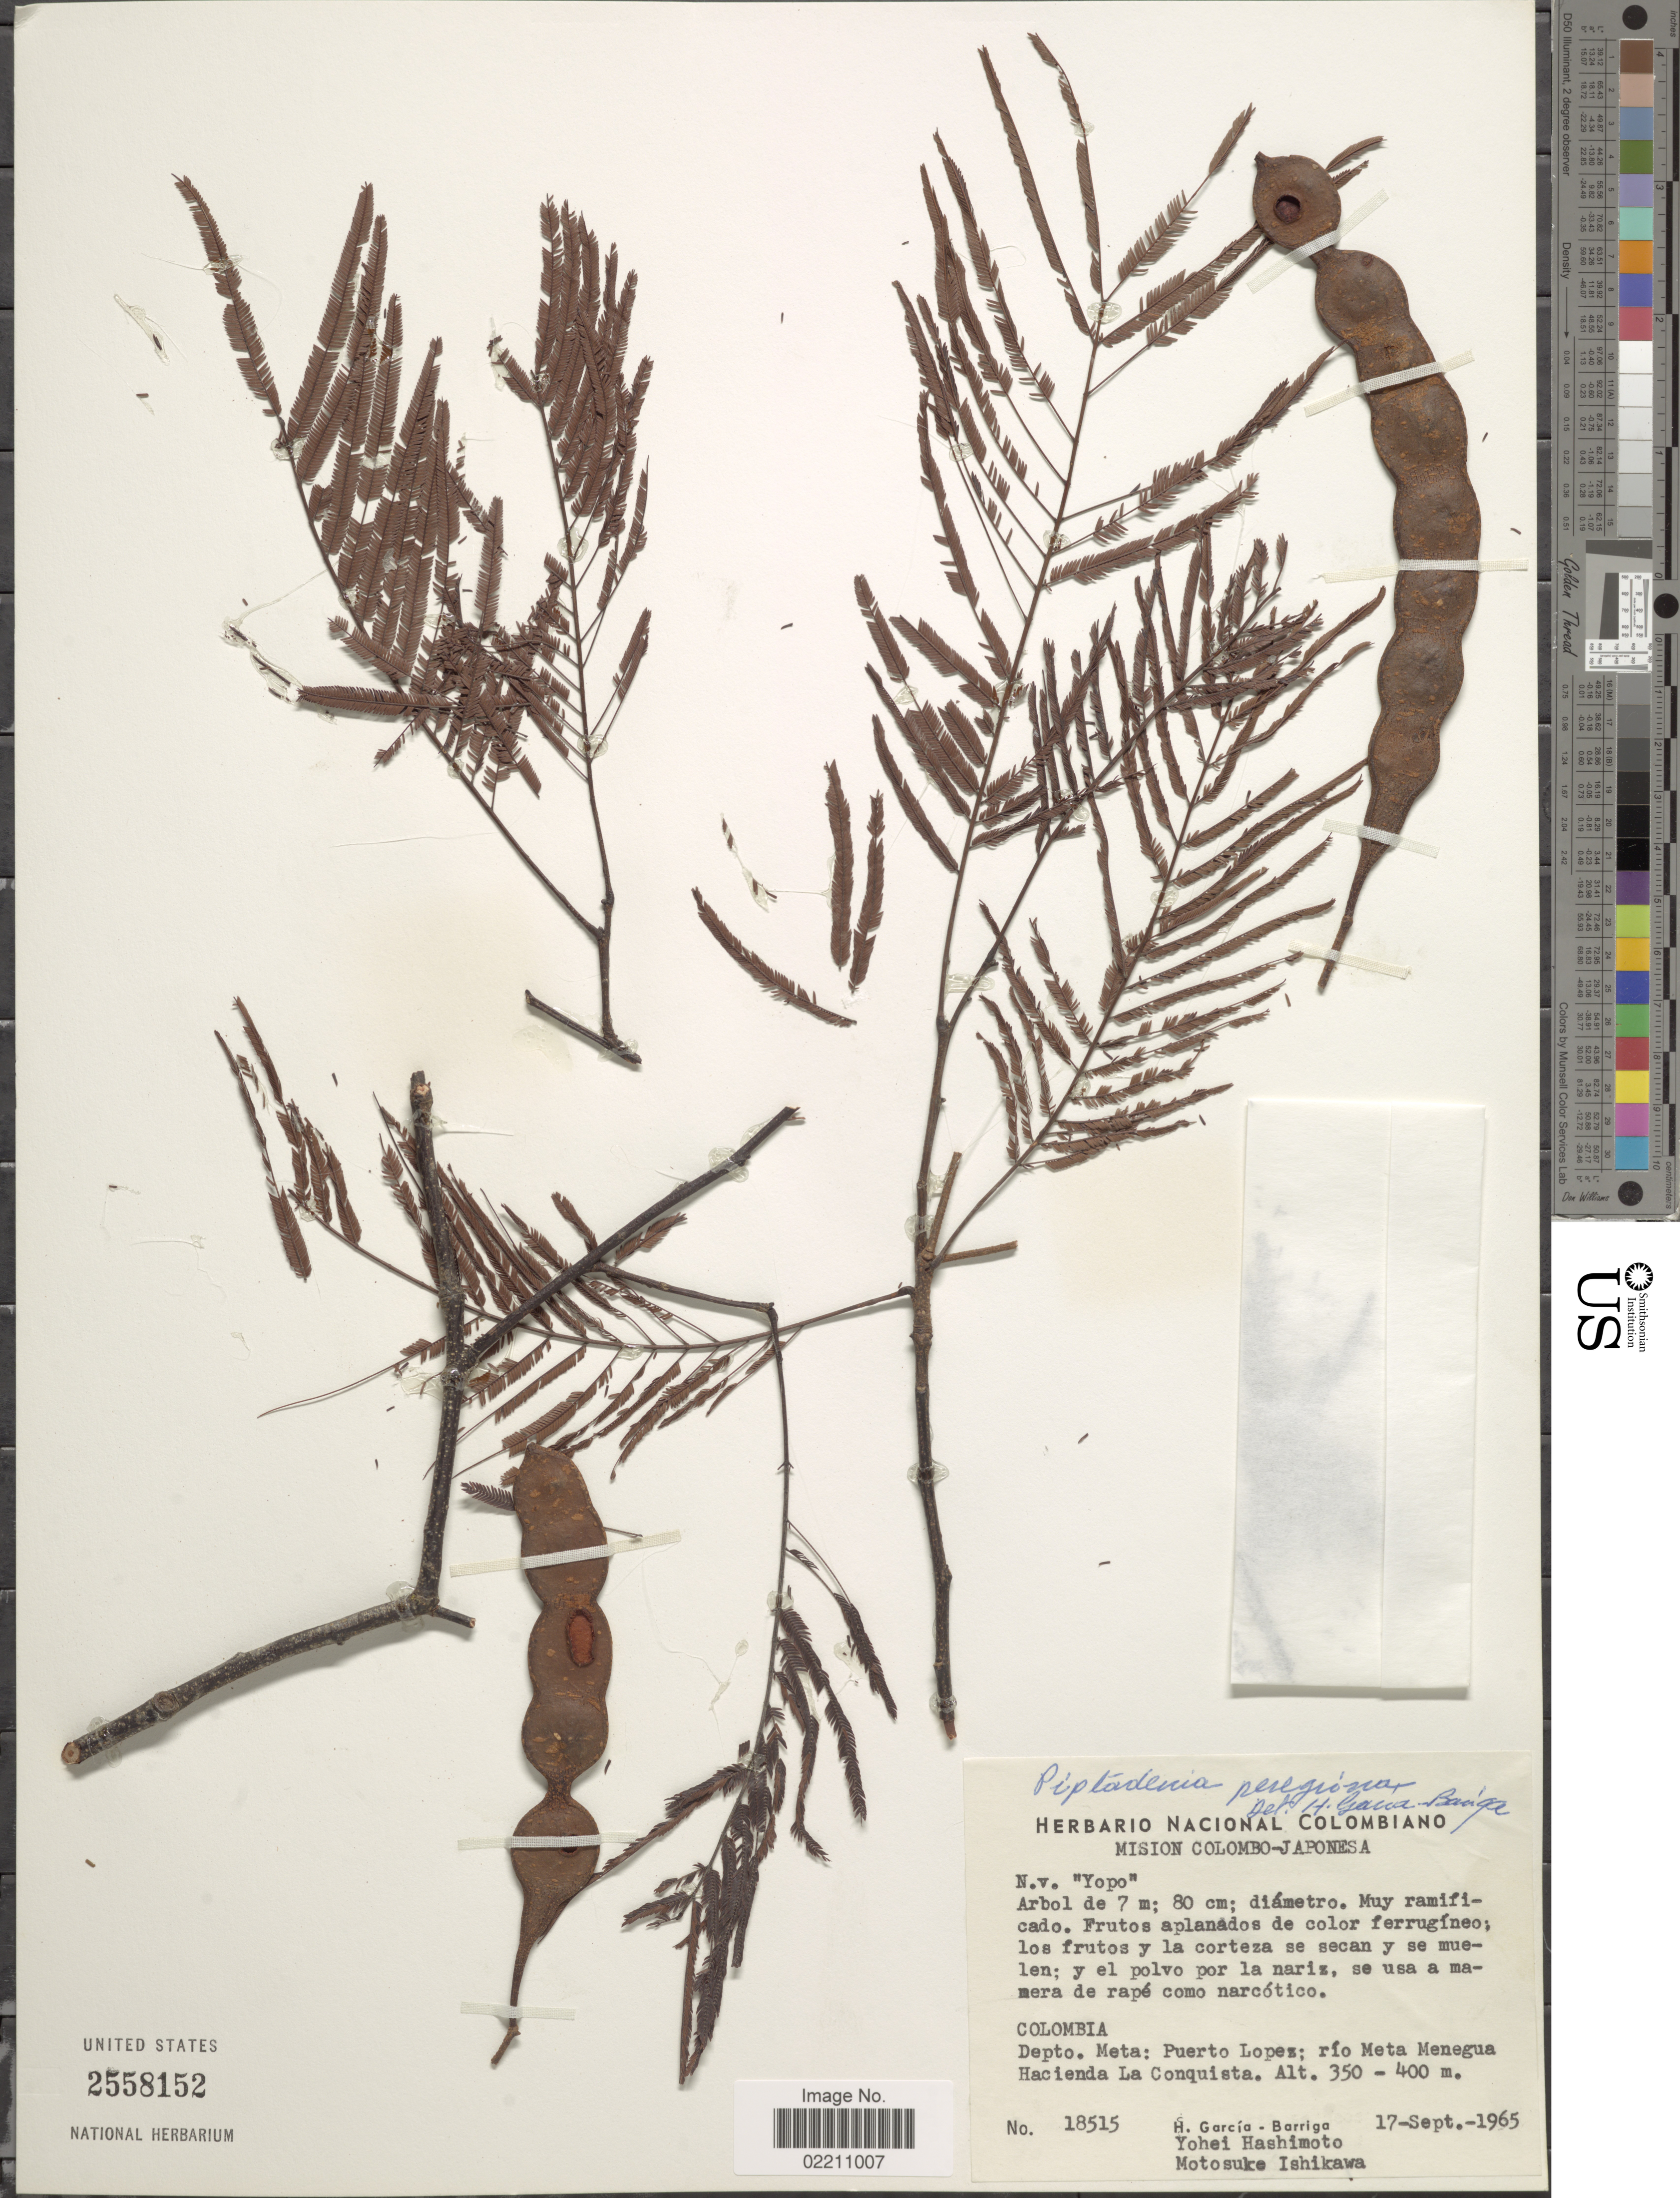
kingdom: Plantae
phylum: Tracheophyta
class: Magnoliopsida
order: Fabales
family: Fabaceae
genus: Anadenanthera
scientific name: Anadenanthera peregrina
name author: (L.) Speg.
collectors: H. García Barriga, Y. Hashimoto & M. Ishikawa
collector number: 18515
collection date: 1965-09-17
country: Colombia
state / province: Meta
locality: Puerto Lopez; río Meta Menegua Hacienda La Conquista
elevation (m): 350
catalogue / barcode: US 2558152